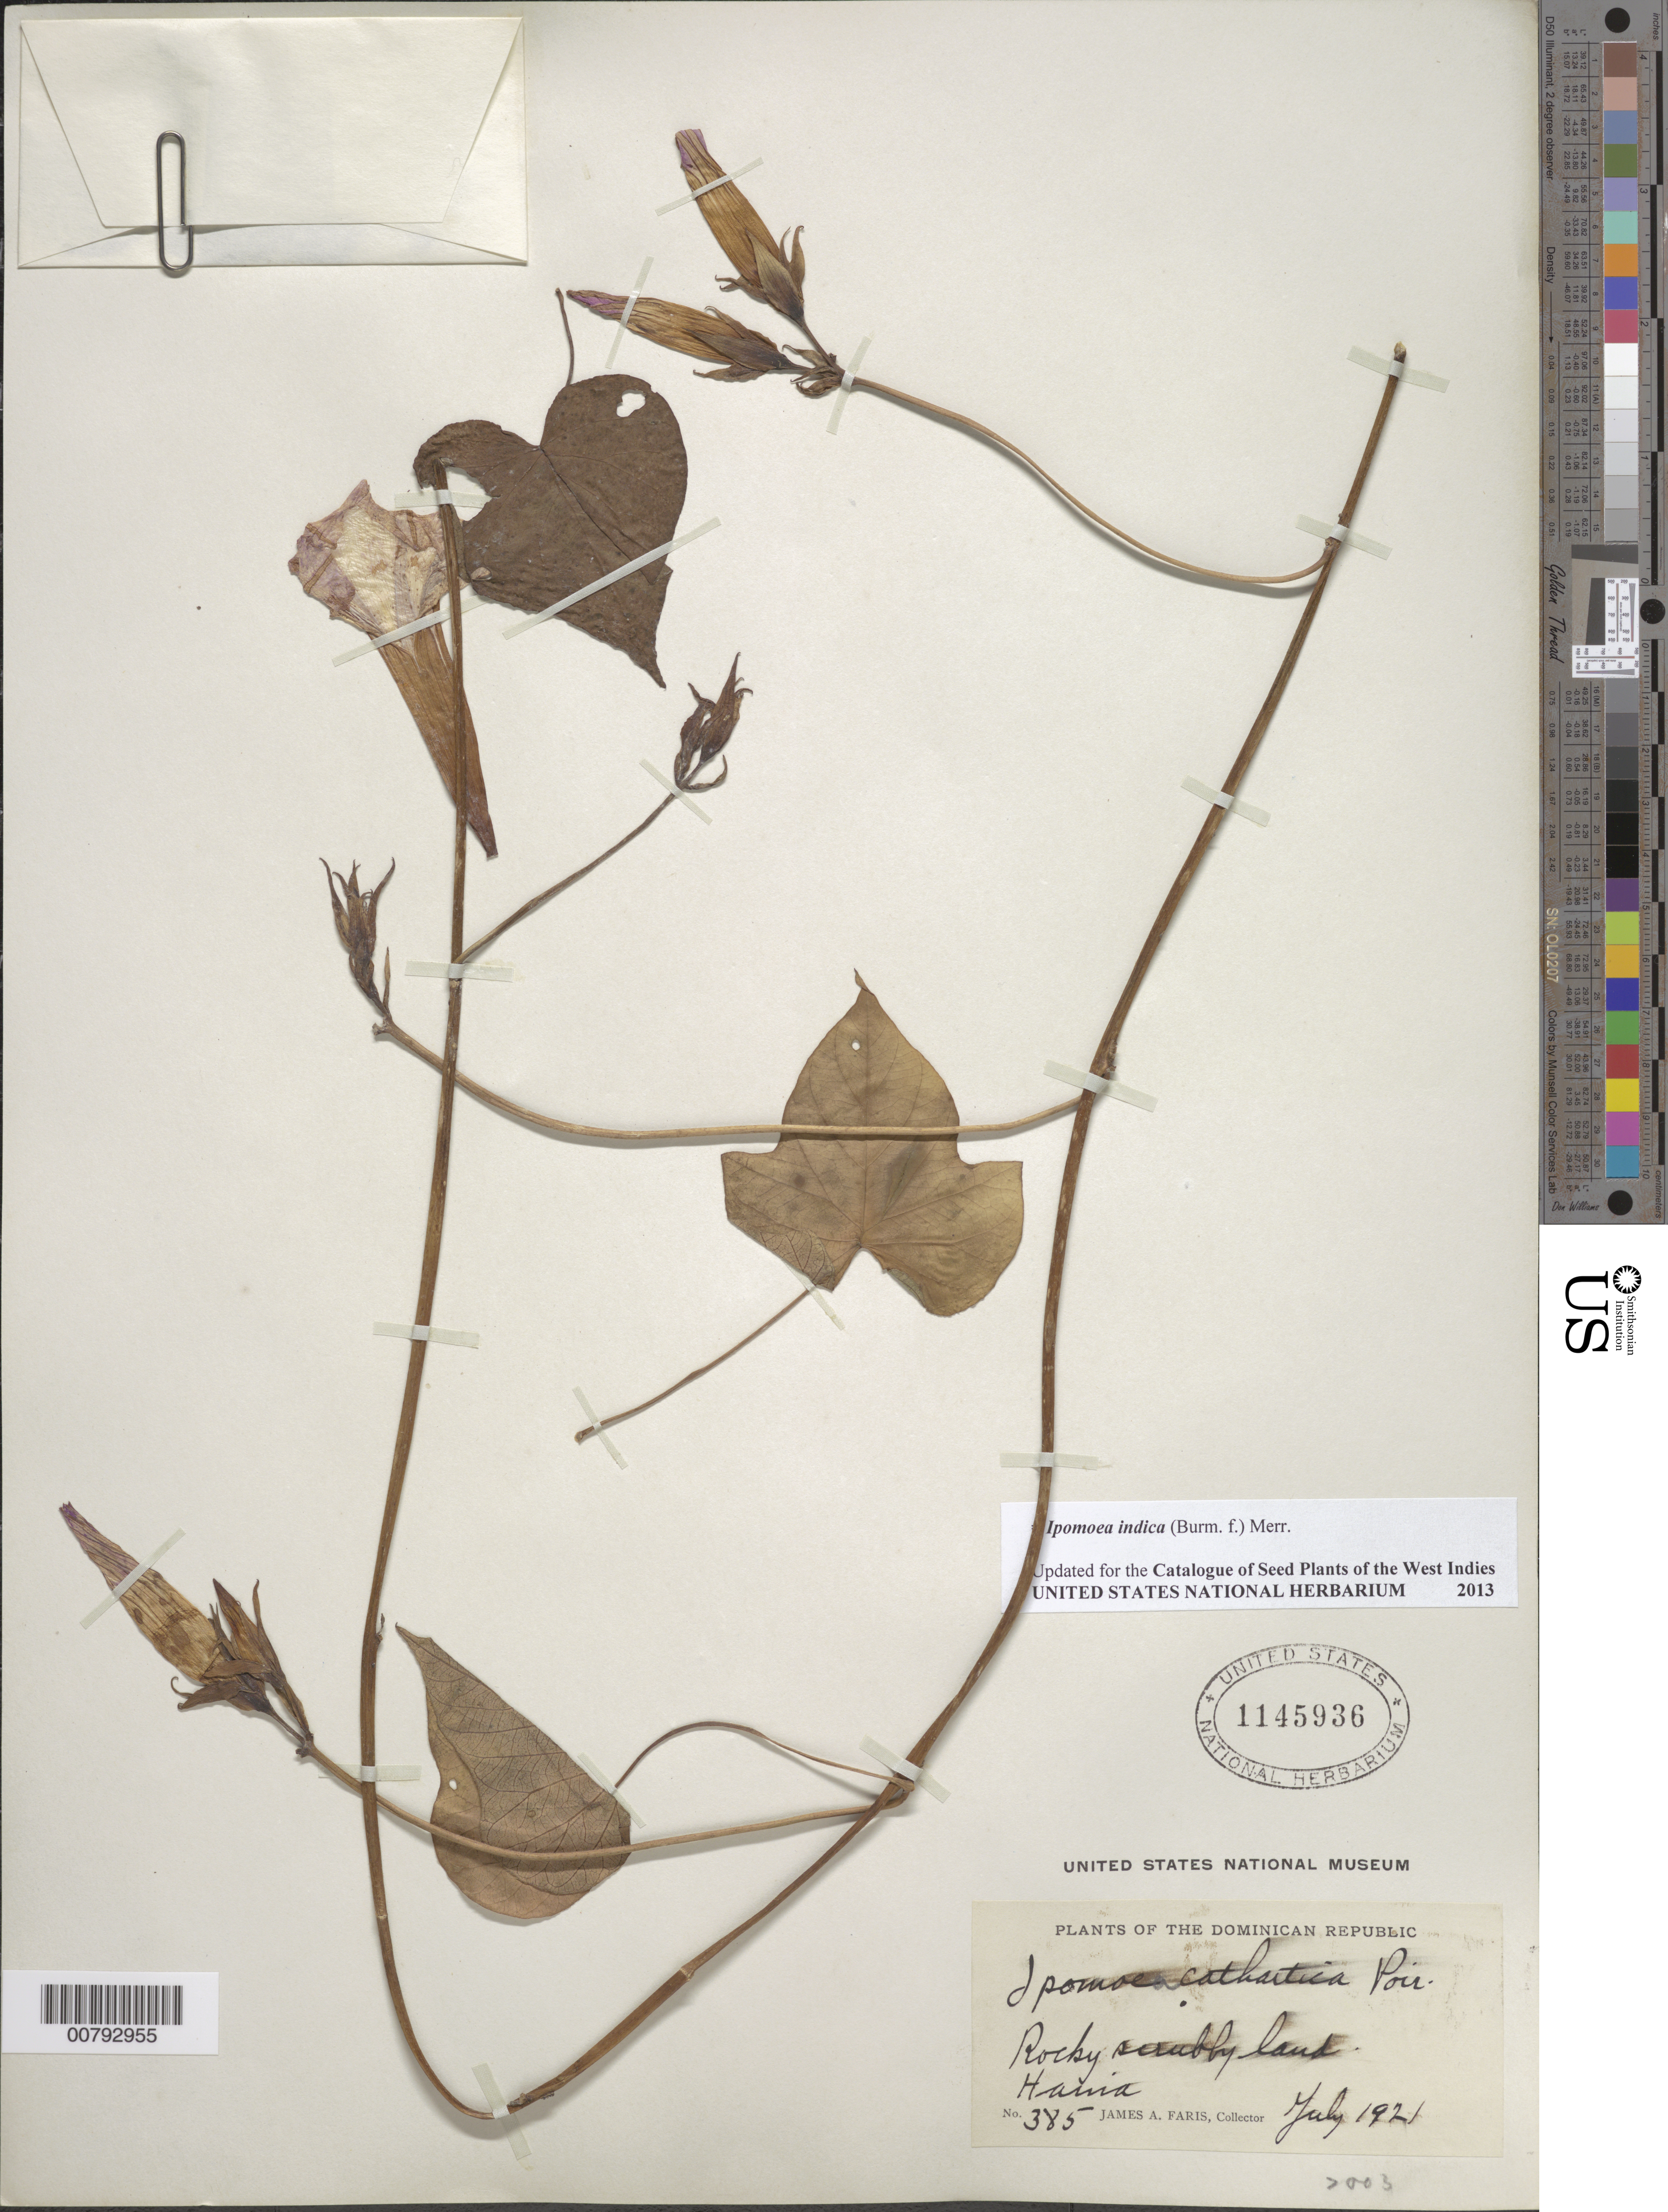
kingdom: Plantae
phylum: Tracheophyta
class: Magnoliopsida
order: Solanales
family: Convolvulaceae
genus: Ipomoea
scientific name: Ipomoea indica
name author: (Burm.) Merr.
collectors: J. Faris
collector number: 385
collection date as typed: Jun 1910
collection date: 1910-06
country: Dominican Republic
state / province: San Cristóbal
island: Hispaniola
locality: Haina.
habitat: Rocky scrubby land.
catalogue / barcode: US 1145936